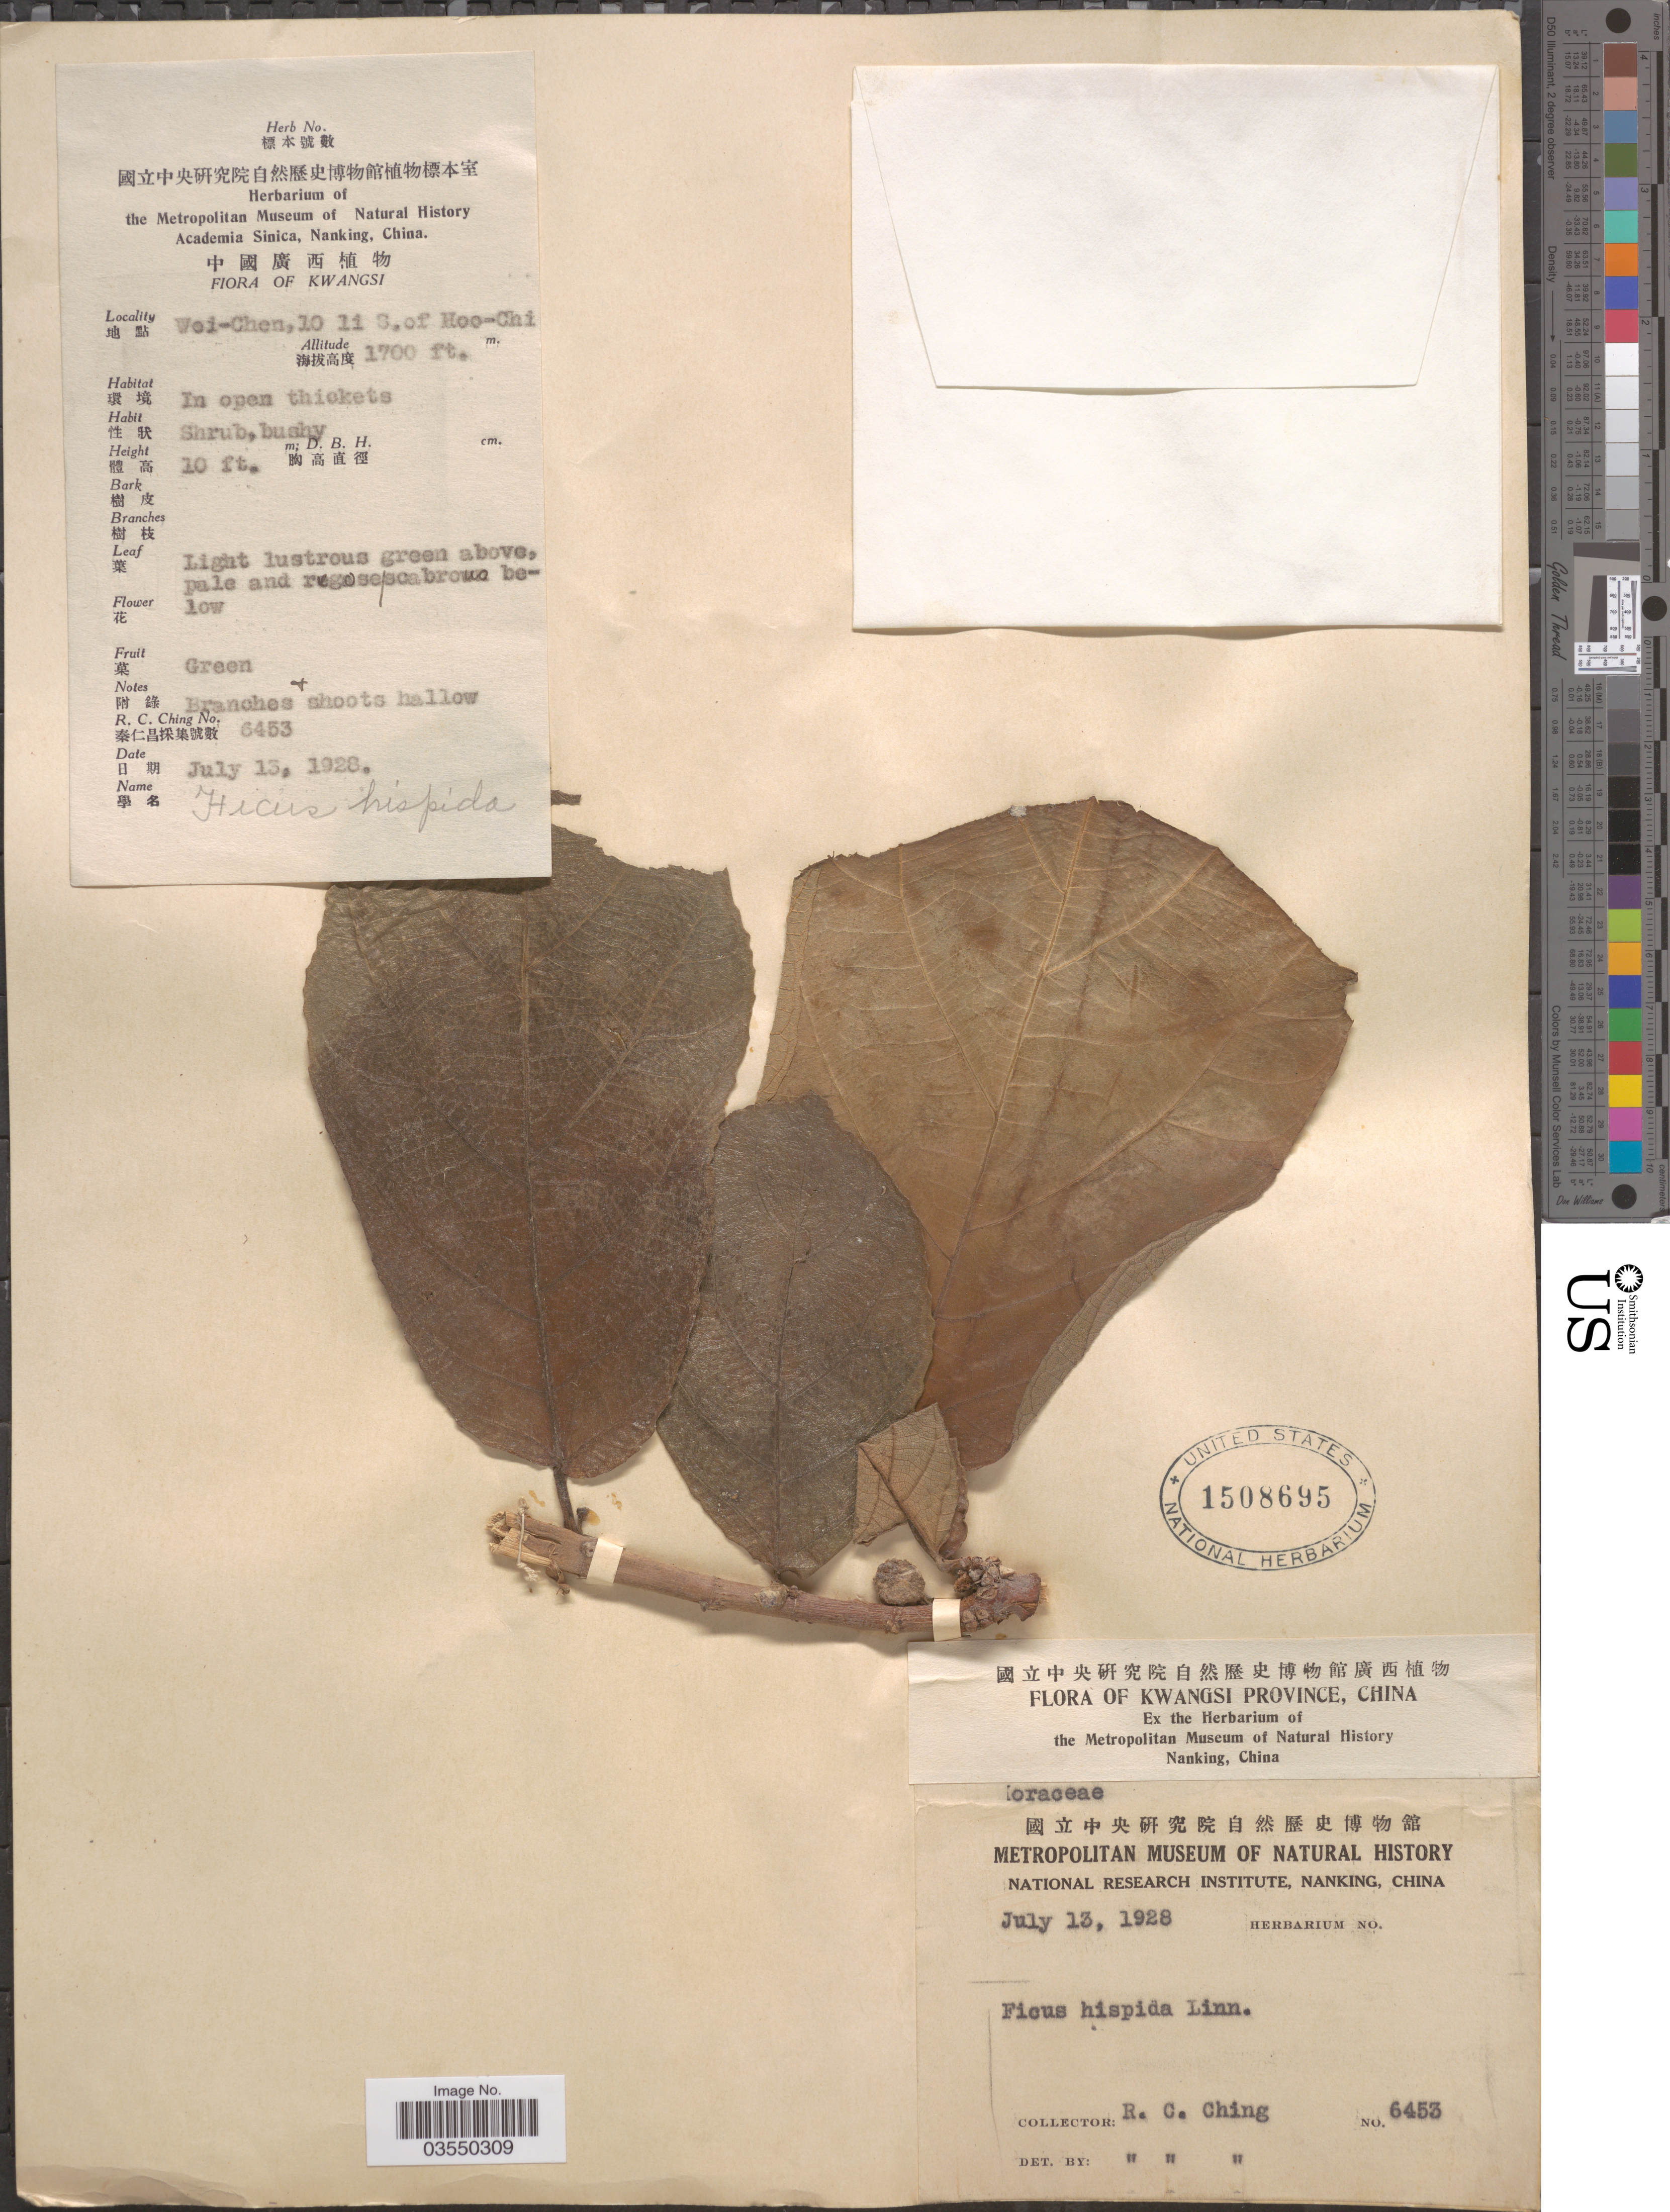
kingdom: Plantae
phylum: Tracheophyta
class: Magnoliopsida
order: Rosales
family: Moraceae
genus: Ficus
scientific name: Ficus hispida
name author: L. f.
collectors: R. C. Ching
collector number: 6453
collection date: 1928-07-13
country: China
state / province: Guangxi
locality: Kwangsi Province. Wei-Chen, 10 li S. of Hoo-Chi.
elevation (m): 518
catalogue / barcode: US 1508695